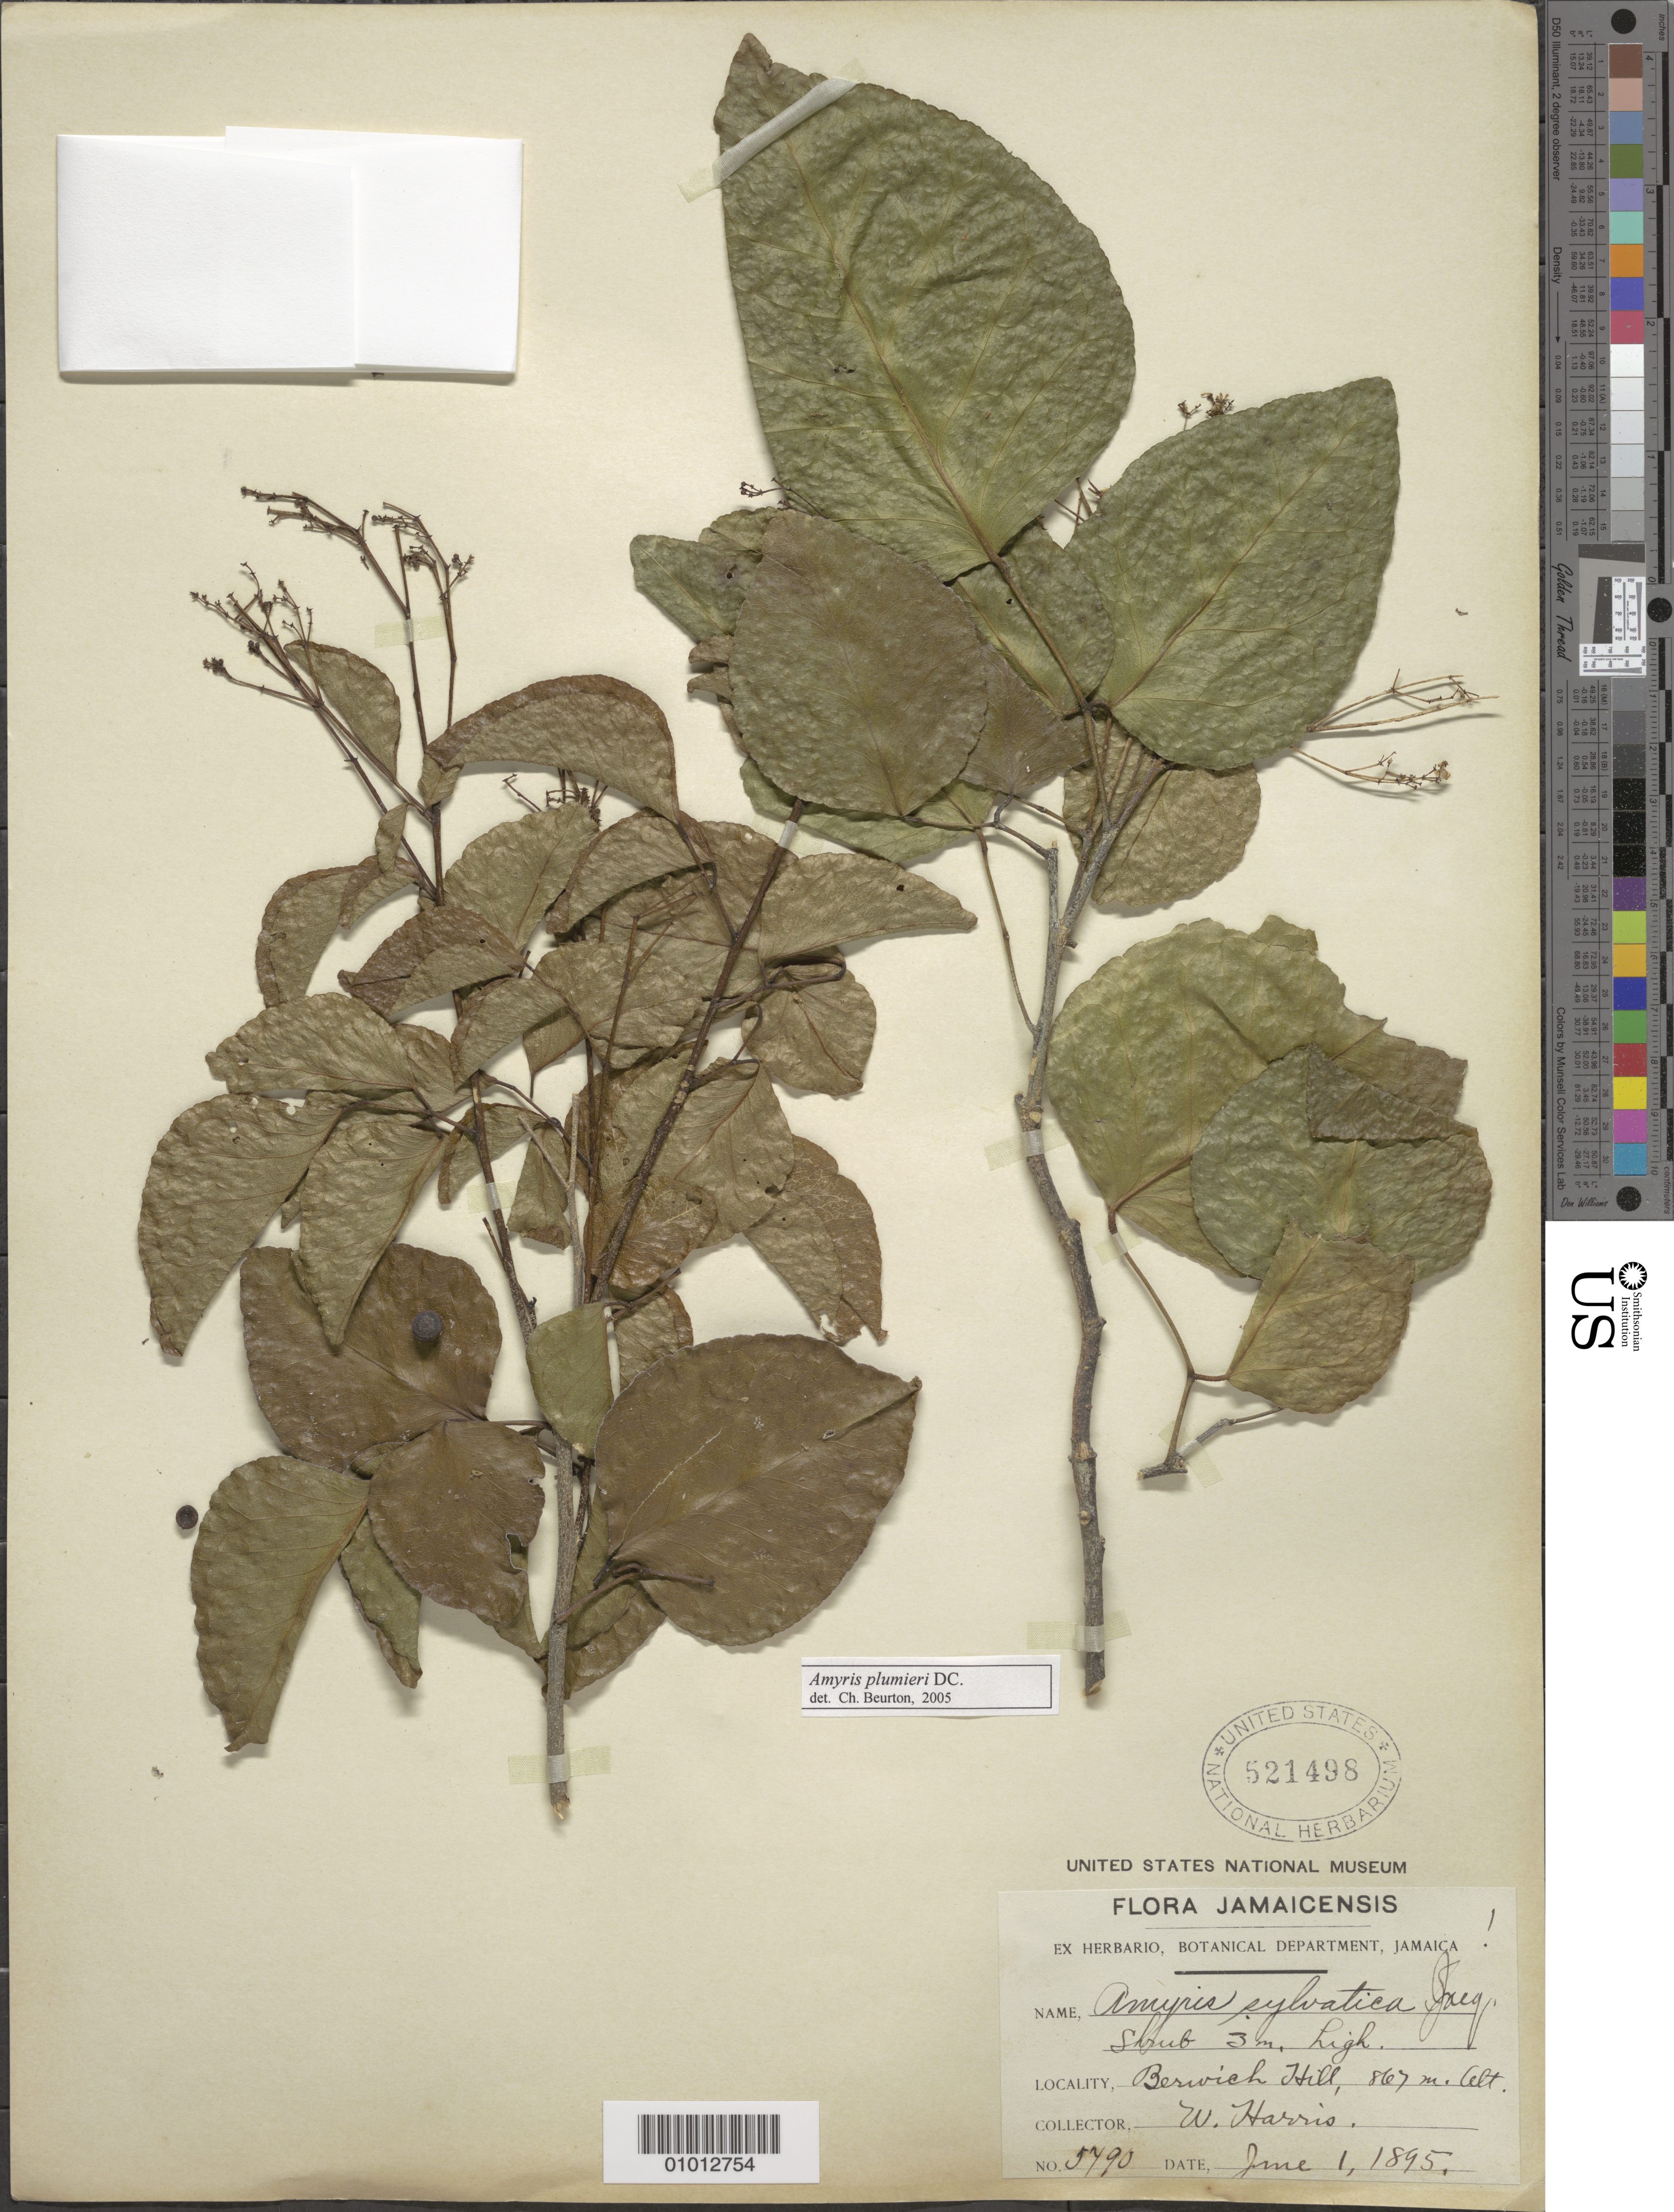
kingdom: Plantae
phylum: Tracheophyta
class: Magnoliopsida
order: Sapindales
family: Rutaceae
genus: Amyris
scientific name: Amyris plumieri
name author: DC.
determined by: Beurton, C.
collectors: W. Harris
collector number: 5790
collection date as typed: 01 Jun 1895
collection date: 1895-06-01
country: Jamaica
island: Jamaica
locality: Berwich Hill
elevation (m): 867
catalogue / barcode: US 521498